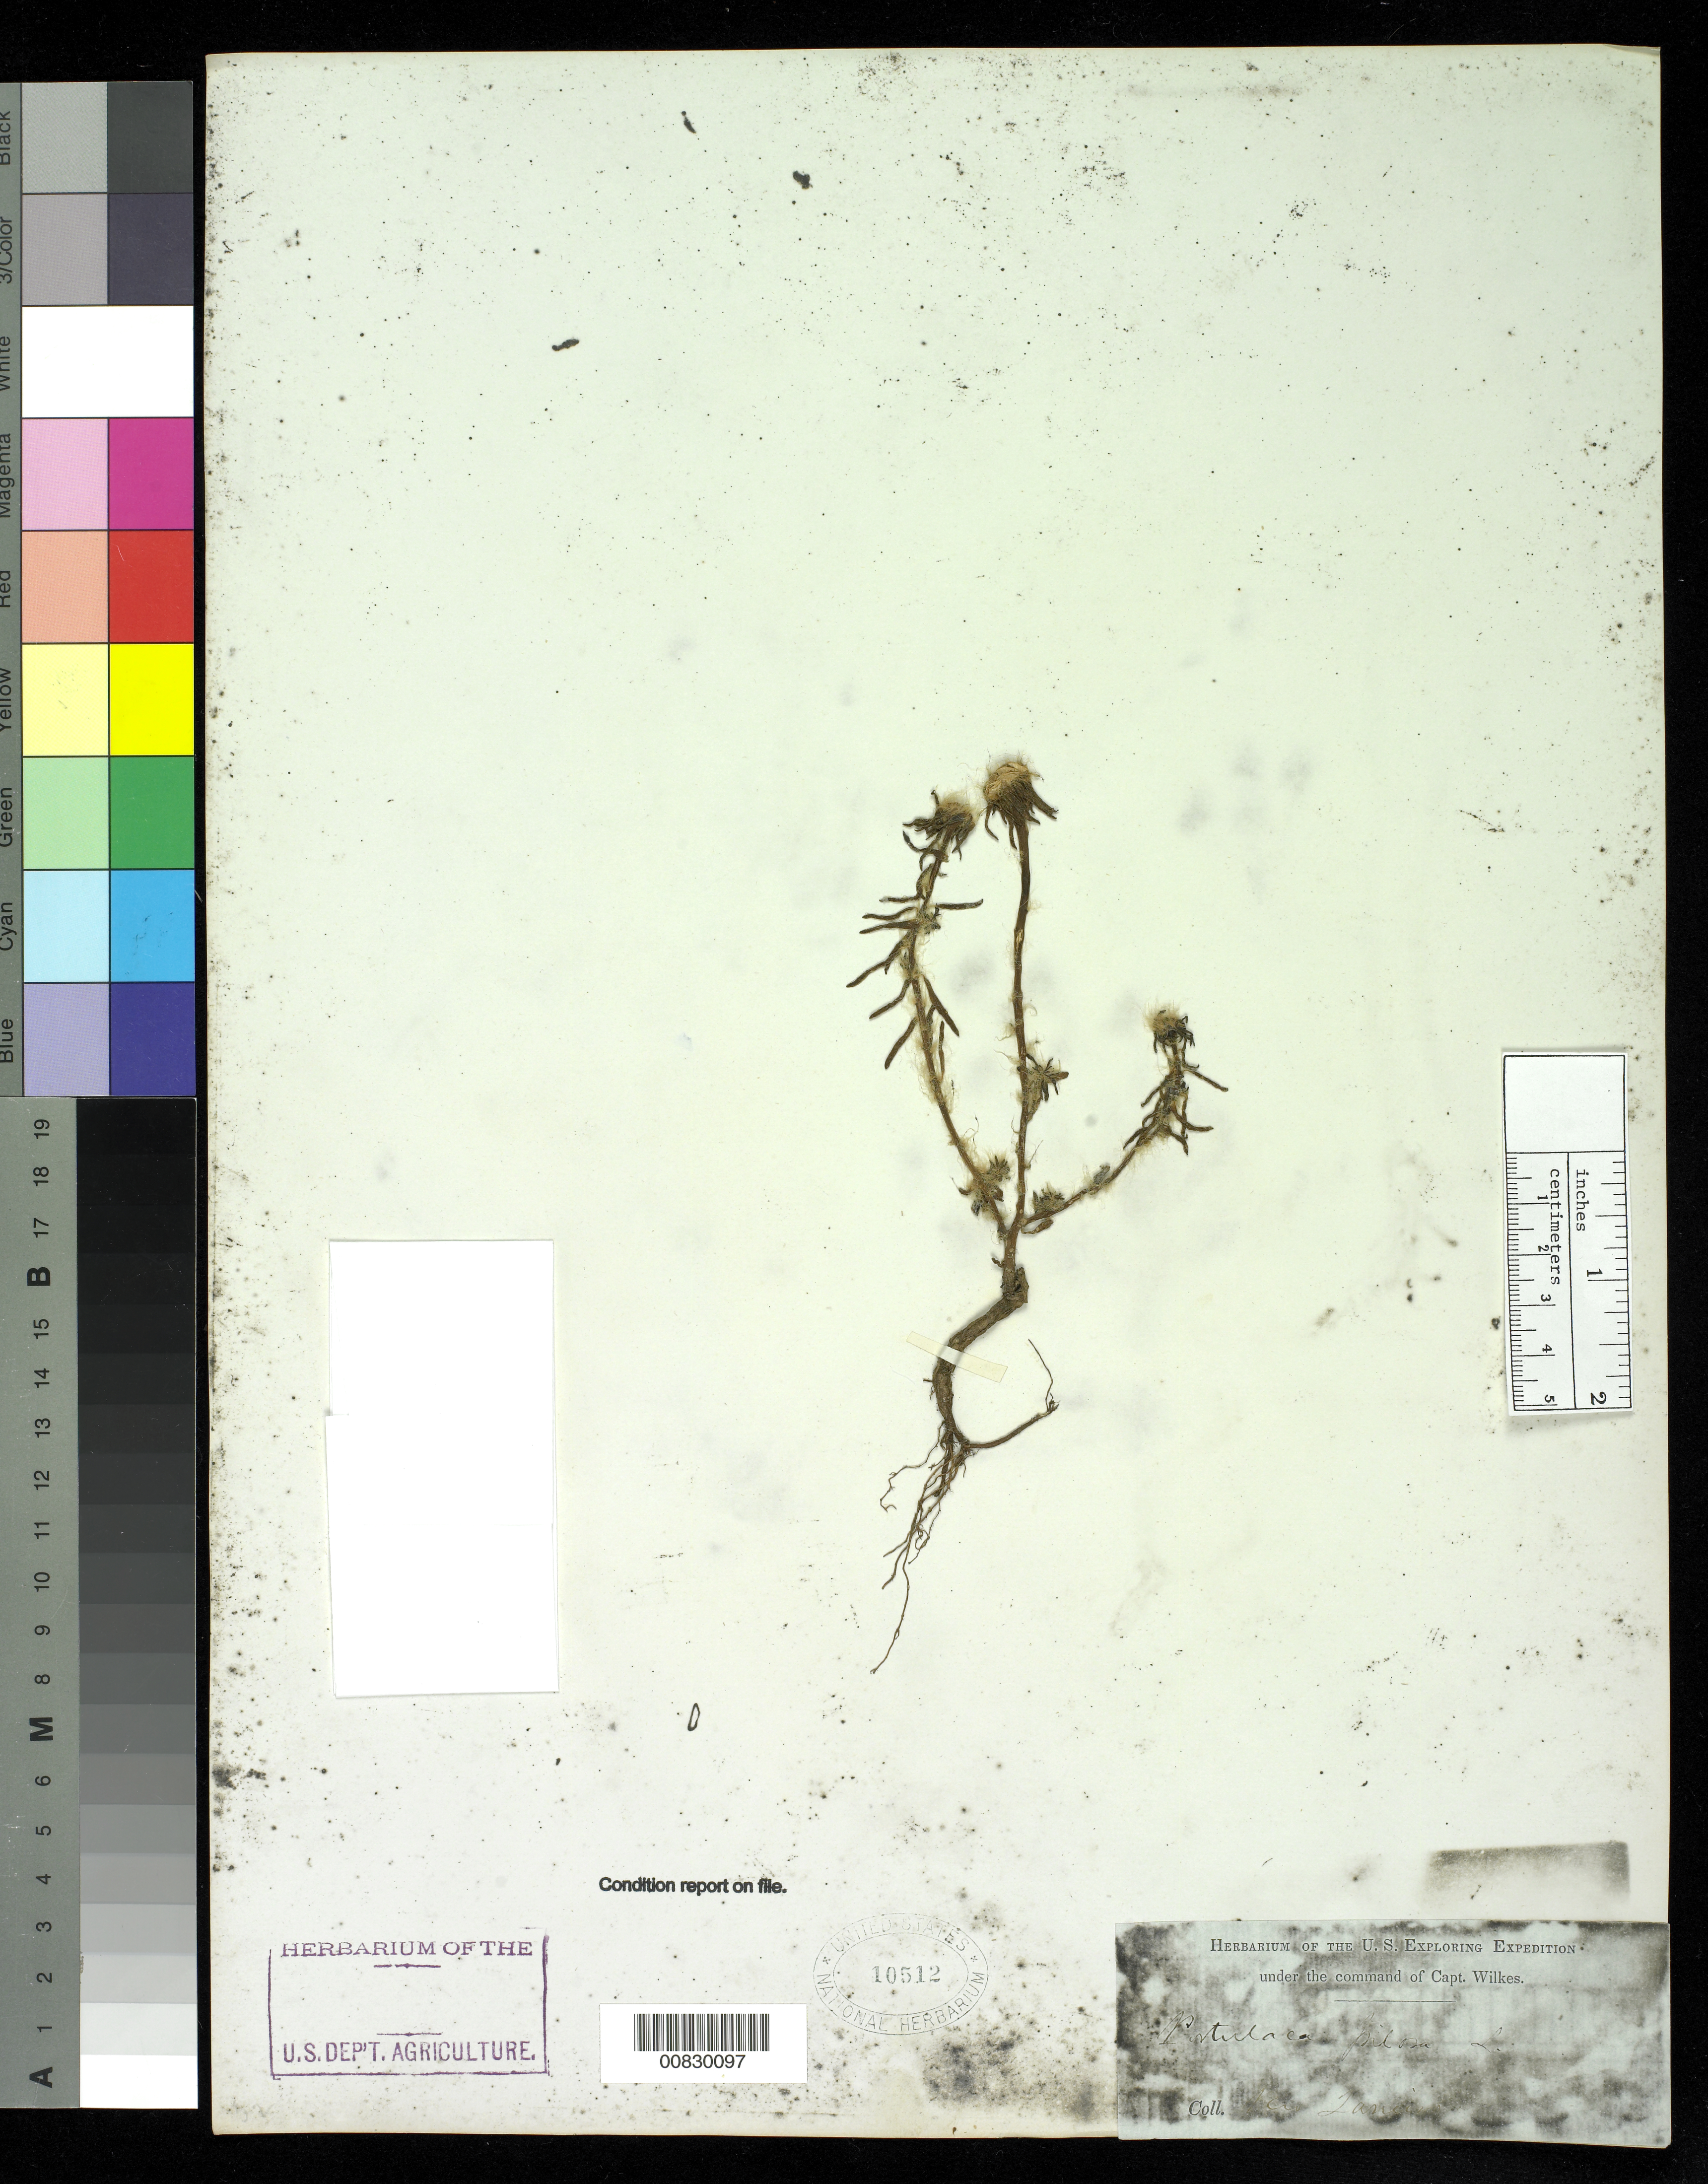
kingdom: Plantae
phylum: Tracheophyta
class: Magnoliopsida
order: Caryophyllales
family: Portulacaceae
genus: Portulaca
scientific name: Portulaca pilosa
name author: L.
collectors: Wilkes Explor. Exped.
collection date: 1838/1842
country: Brazil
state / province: Rio de Janeiro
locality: Rio Janeiro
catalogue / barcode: US 10512